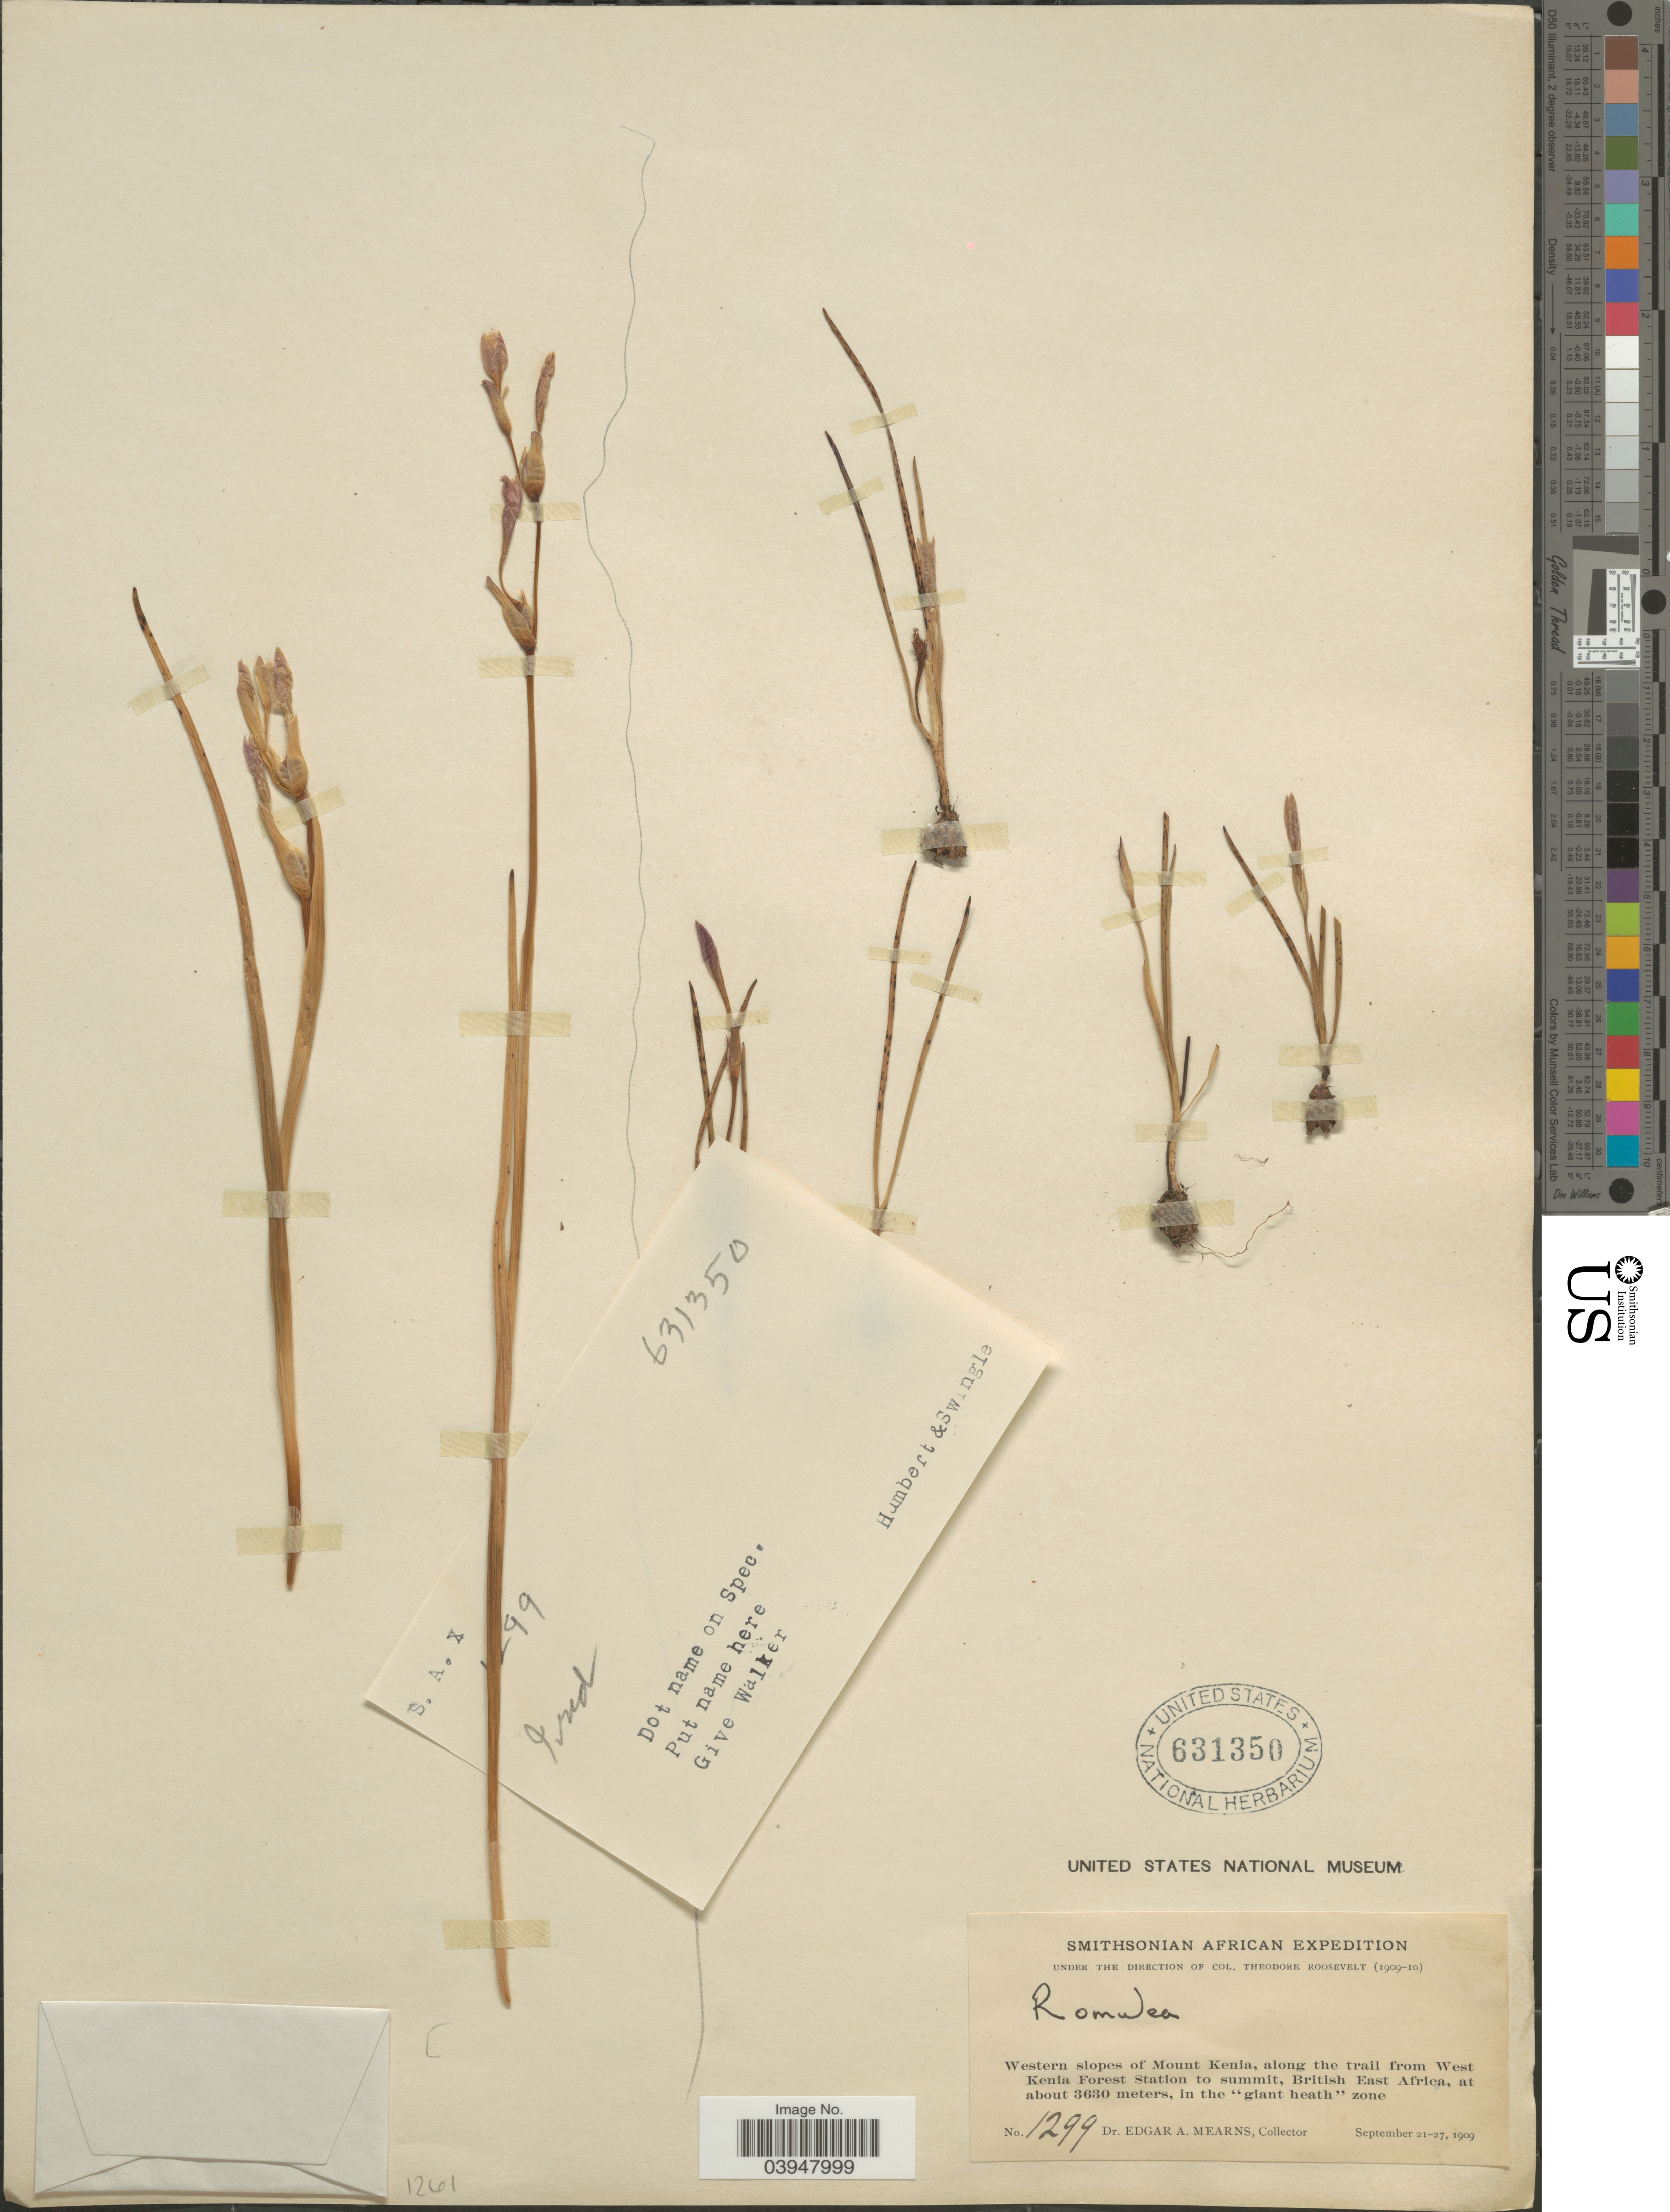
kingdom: Plantae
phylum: Tracheophyta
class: Liliopsida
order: Asparagales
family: Iridaceae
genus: Romulea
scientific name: Romulea sp.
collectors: E. A. Mearns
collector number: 1299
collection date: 1909-09-21/1909-09-27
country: Kenya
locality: Western slopes of Mount Kenia, along the trail from West Kenia Forest Station to summit, British East Africa, in the "giant heath" zone.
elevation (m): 3630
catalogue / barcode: US 631350